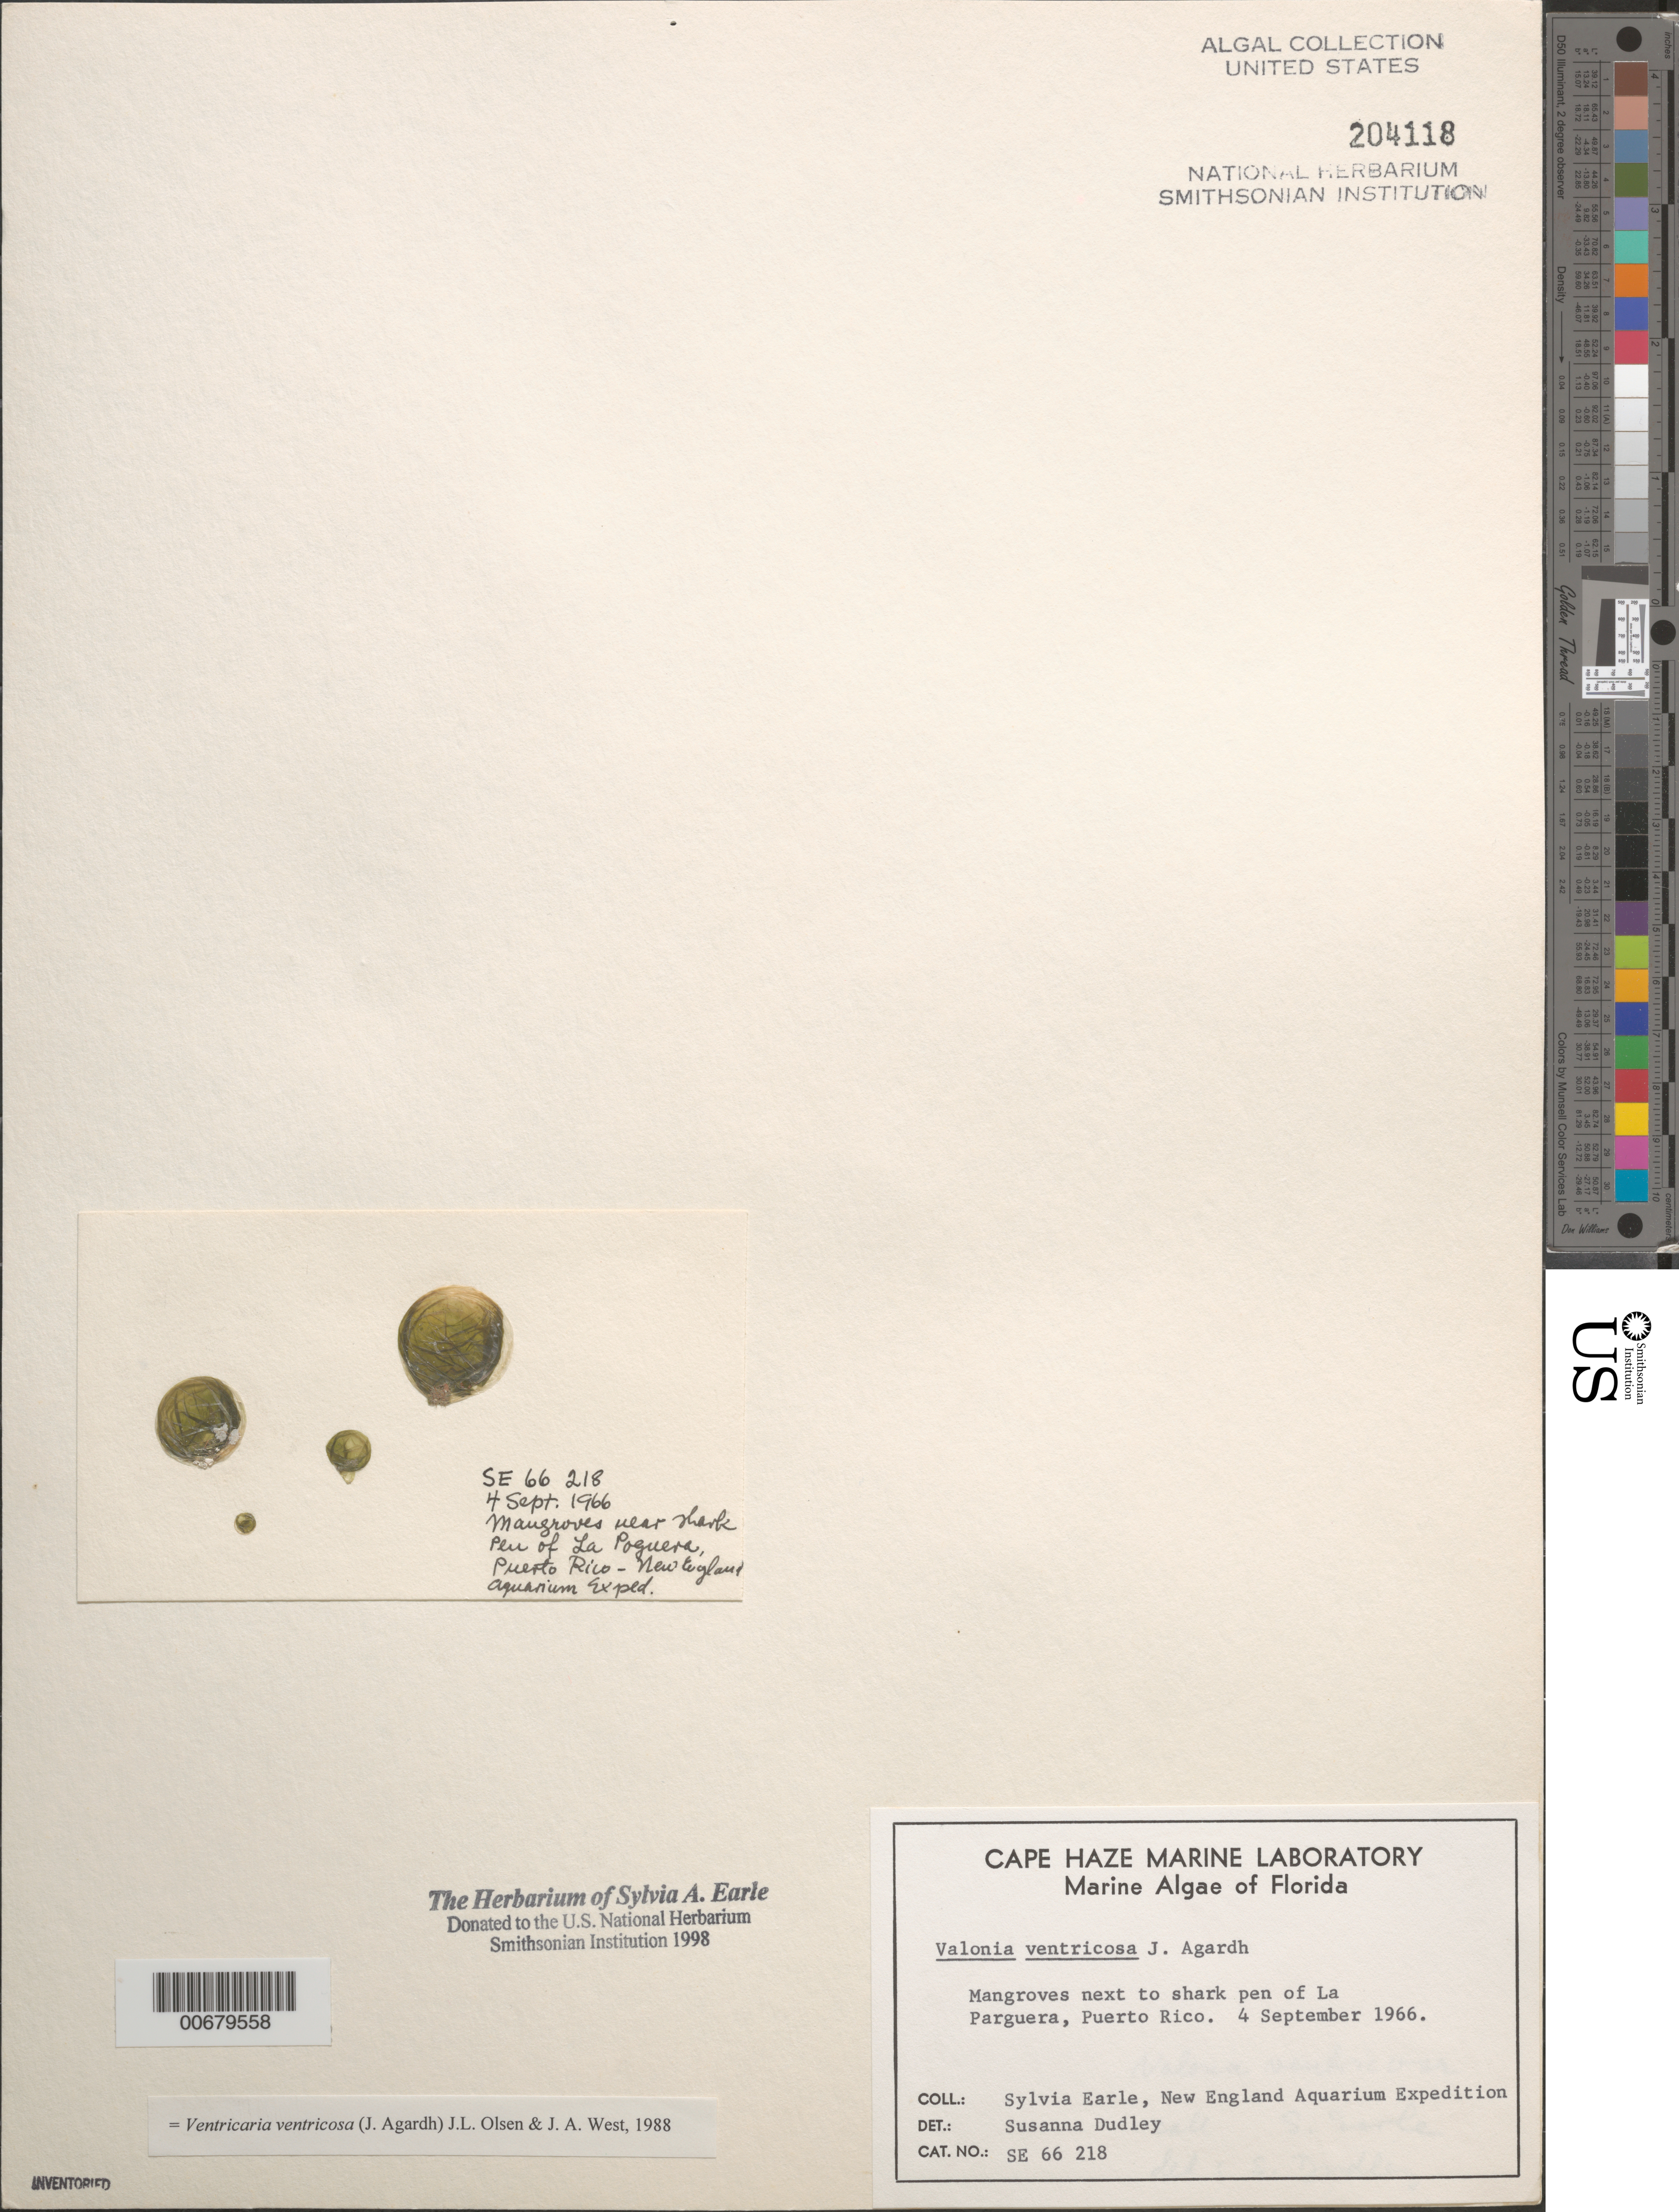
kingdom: Plantae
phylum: Chlorophyta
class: Ulvophyceae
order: Siphonocladales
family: Valoniaceae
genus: Valonia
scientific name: Valonia ventricosa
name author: J. Agardh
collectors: S. A. Earle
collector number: SE 66218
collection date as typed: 04 Sep 1966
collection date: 1966-09-04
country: Puerto Rico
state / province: Lajas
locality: La Parguera, mangroves next to shark pen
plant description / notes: New England Aquarium Expedition to Puerto Rico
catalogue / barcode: US 204118